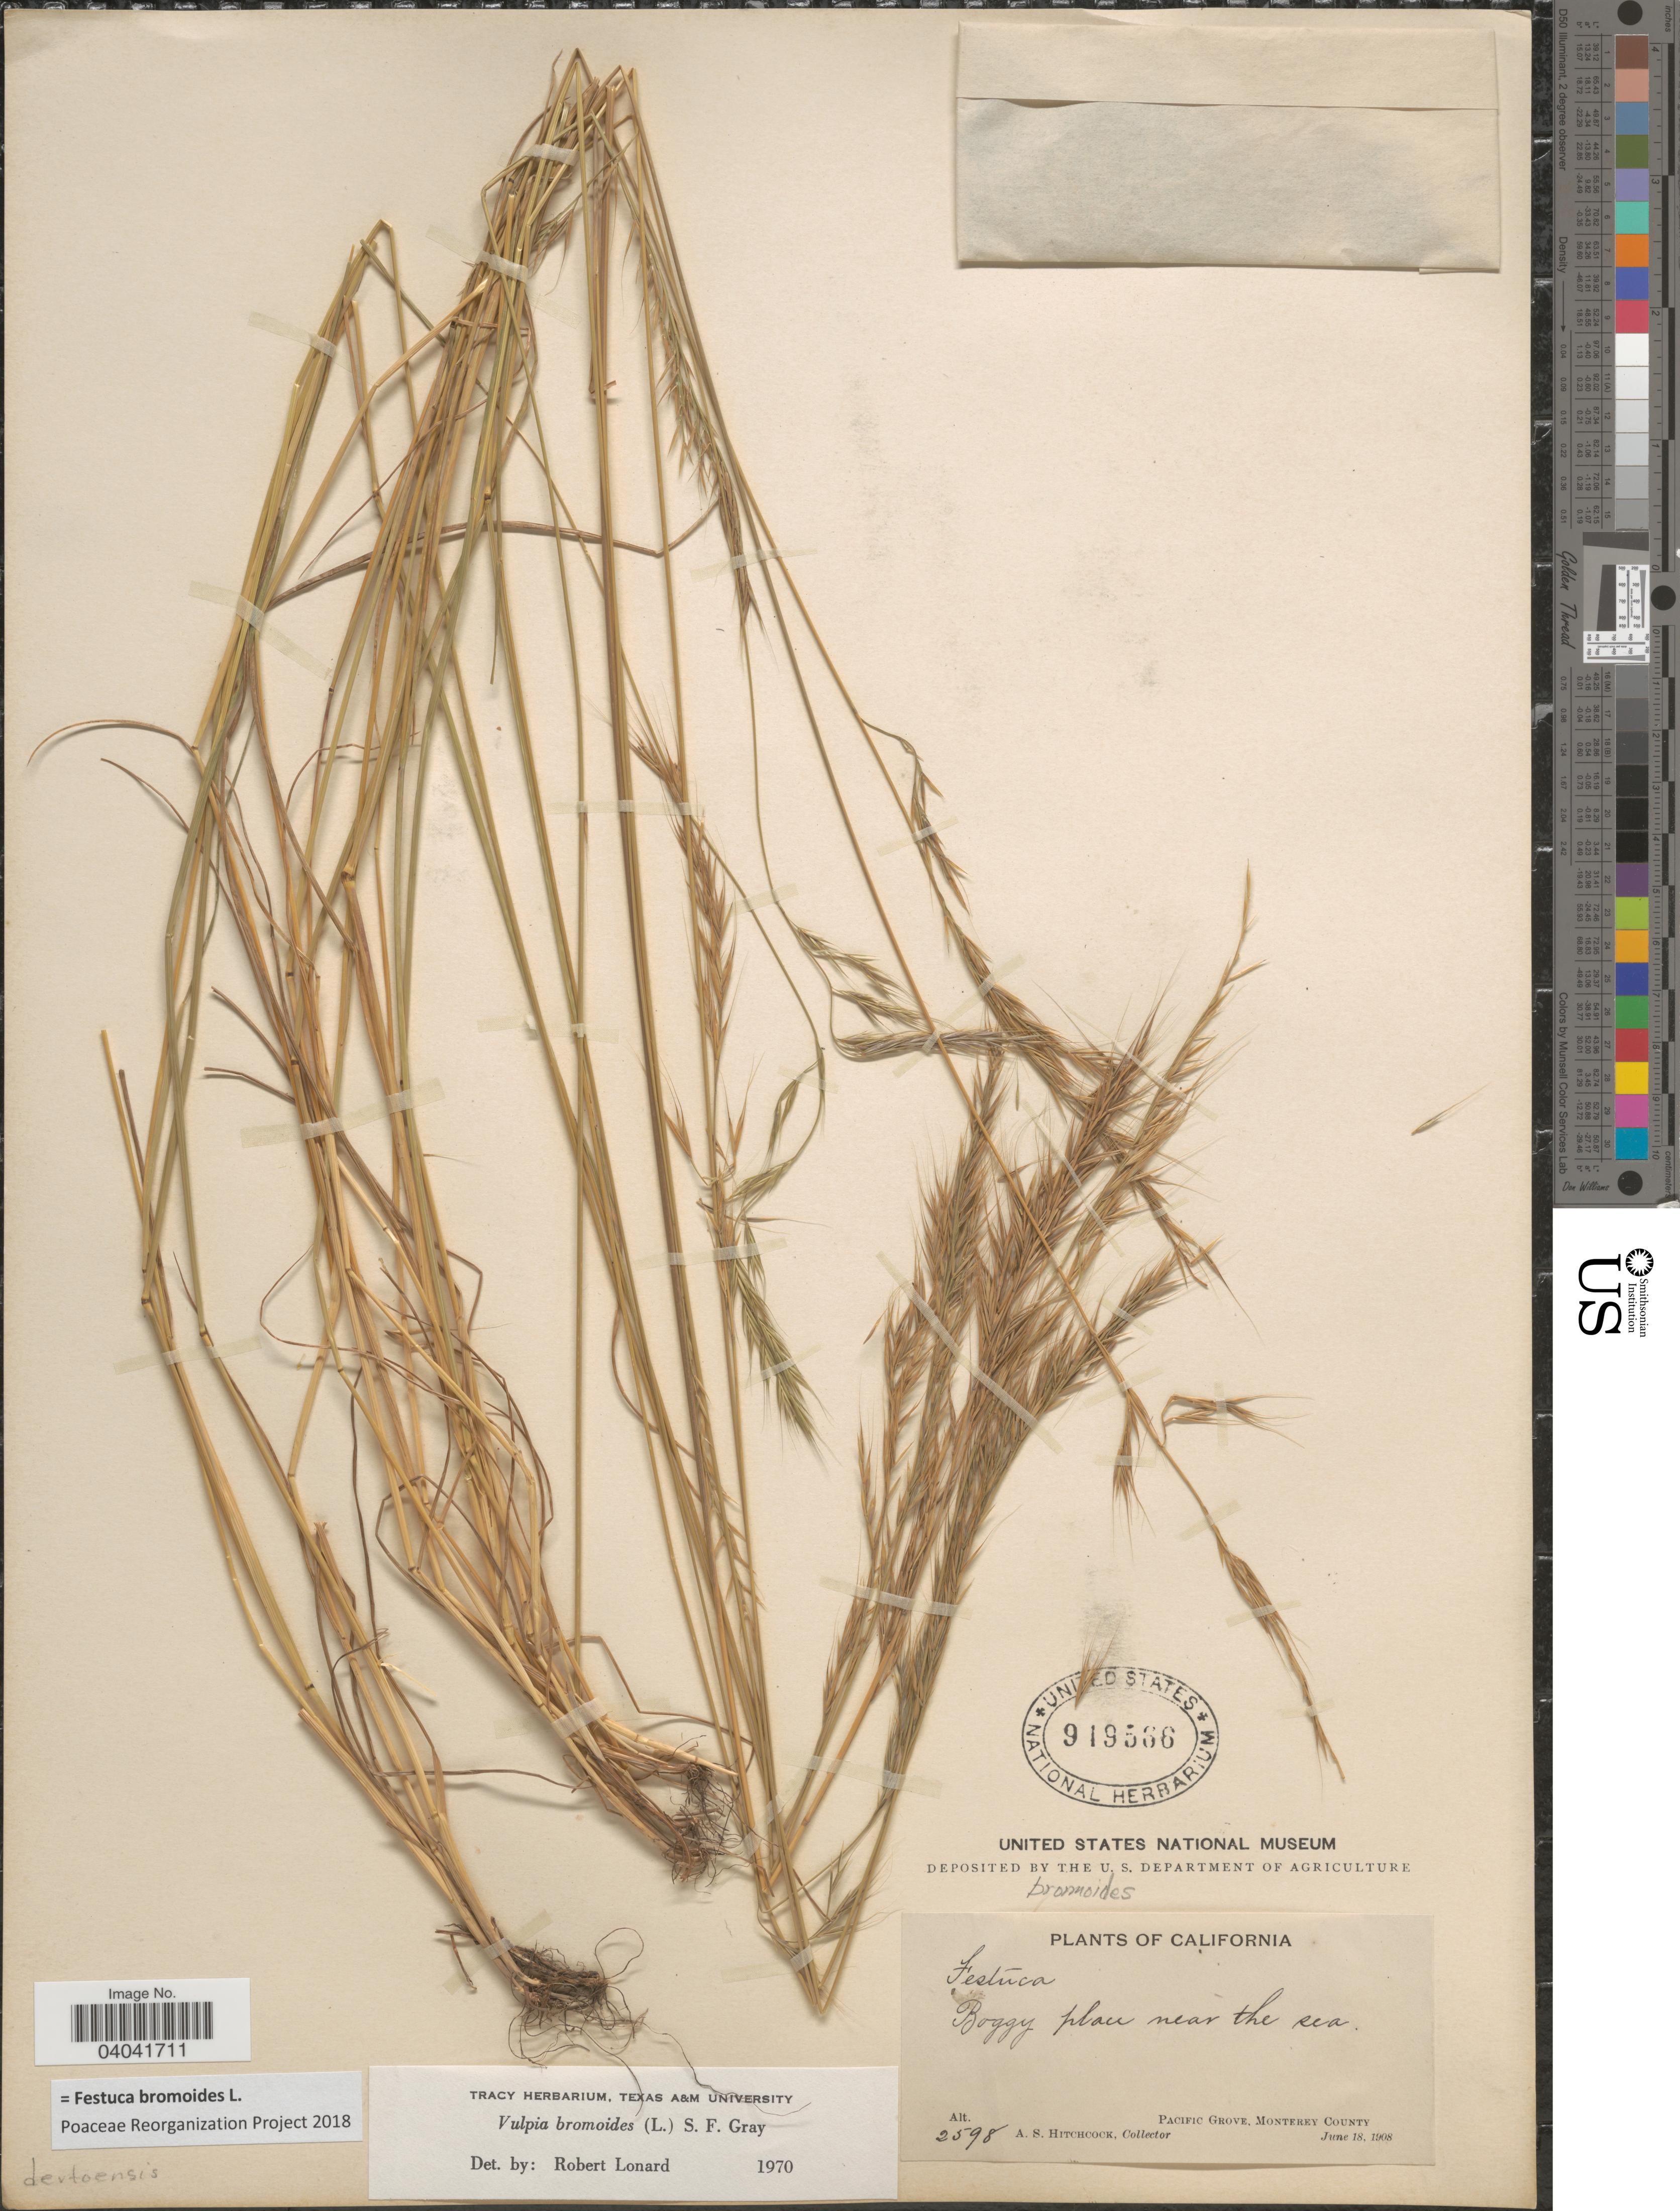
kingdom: Plantae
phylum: Tracheophyta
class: Liliopsida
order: Poales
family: Poaceae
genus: Festuca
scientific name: Festuca bromoides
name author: L.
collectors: A. S. Hitchcock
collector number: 2598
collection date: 1908-06-18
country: United States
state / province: California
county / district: Monterey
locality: Boggy place near the sea. Pacific Grove, Monterey County.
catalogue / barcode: US 949566